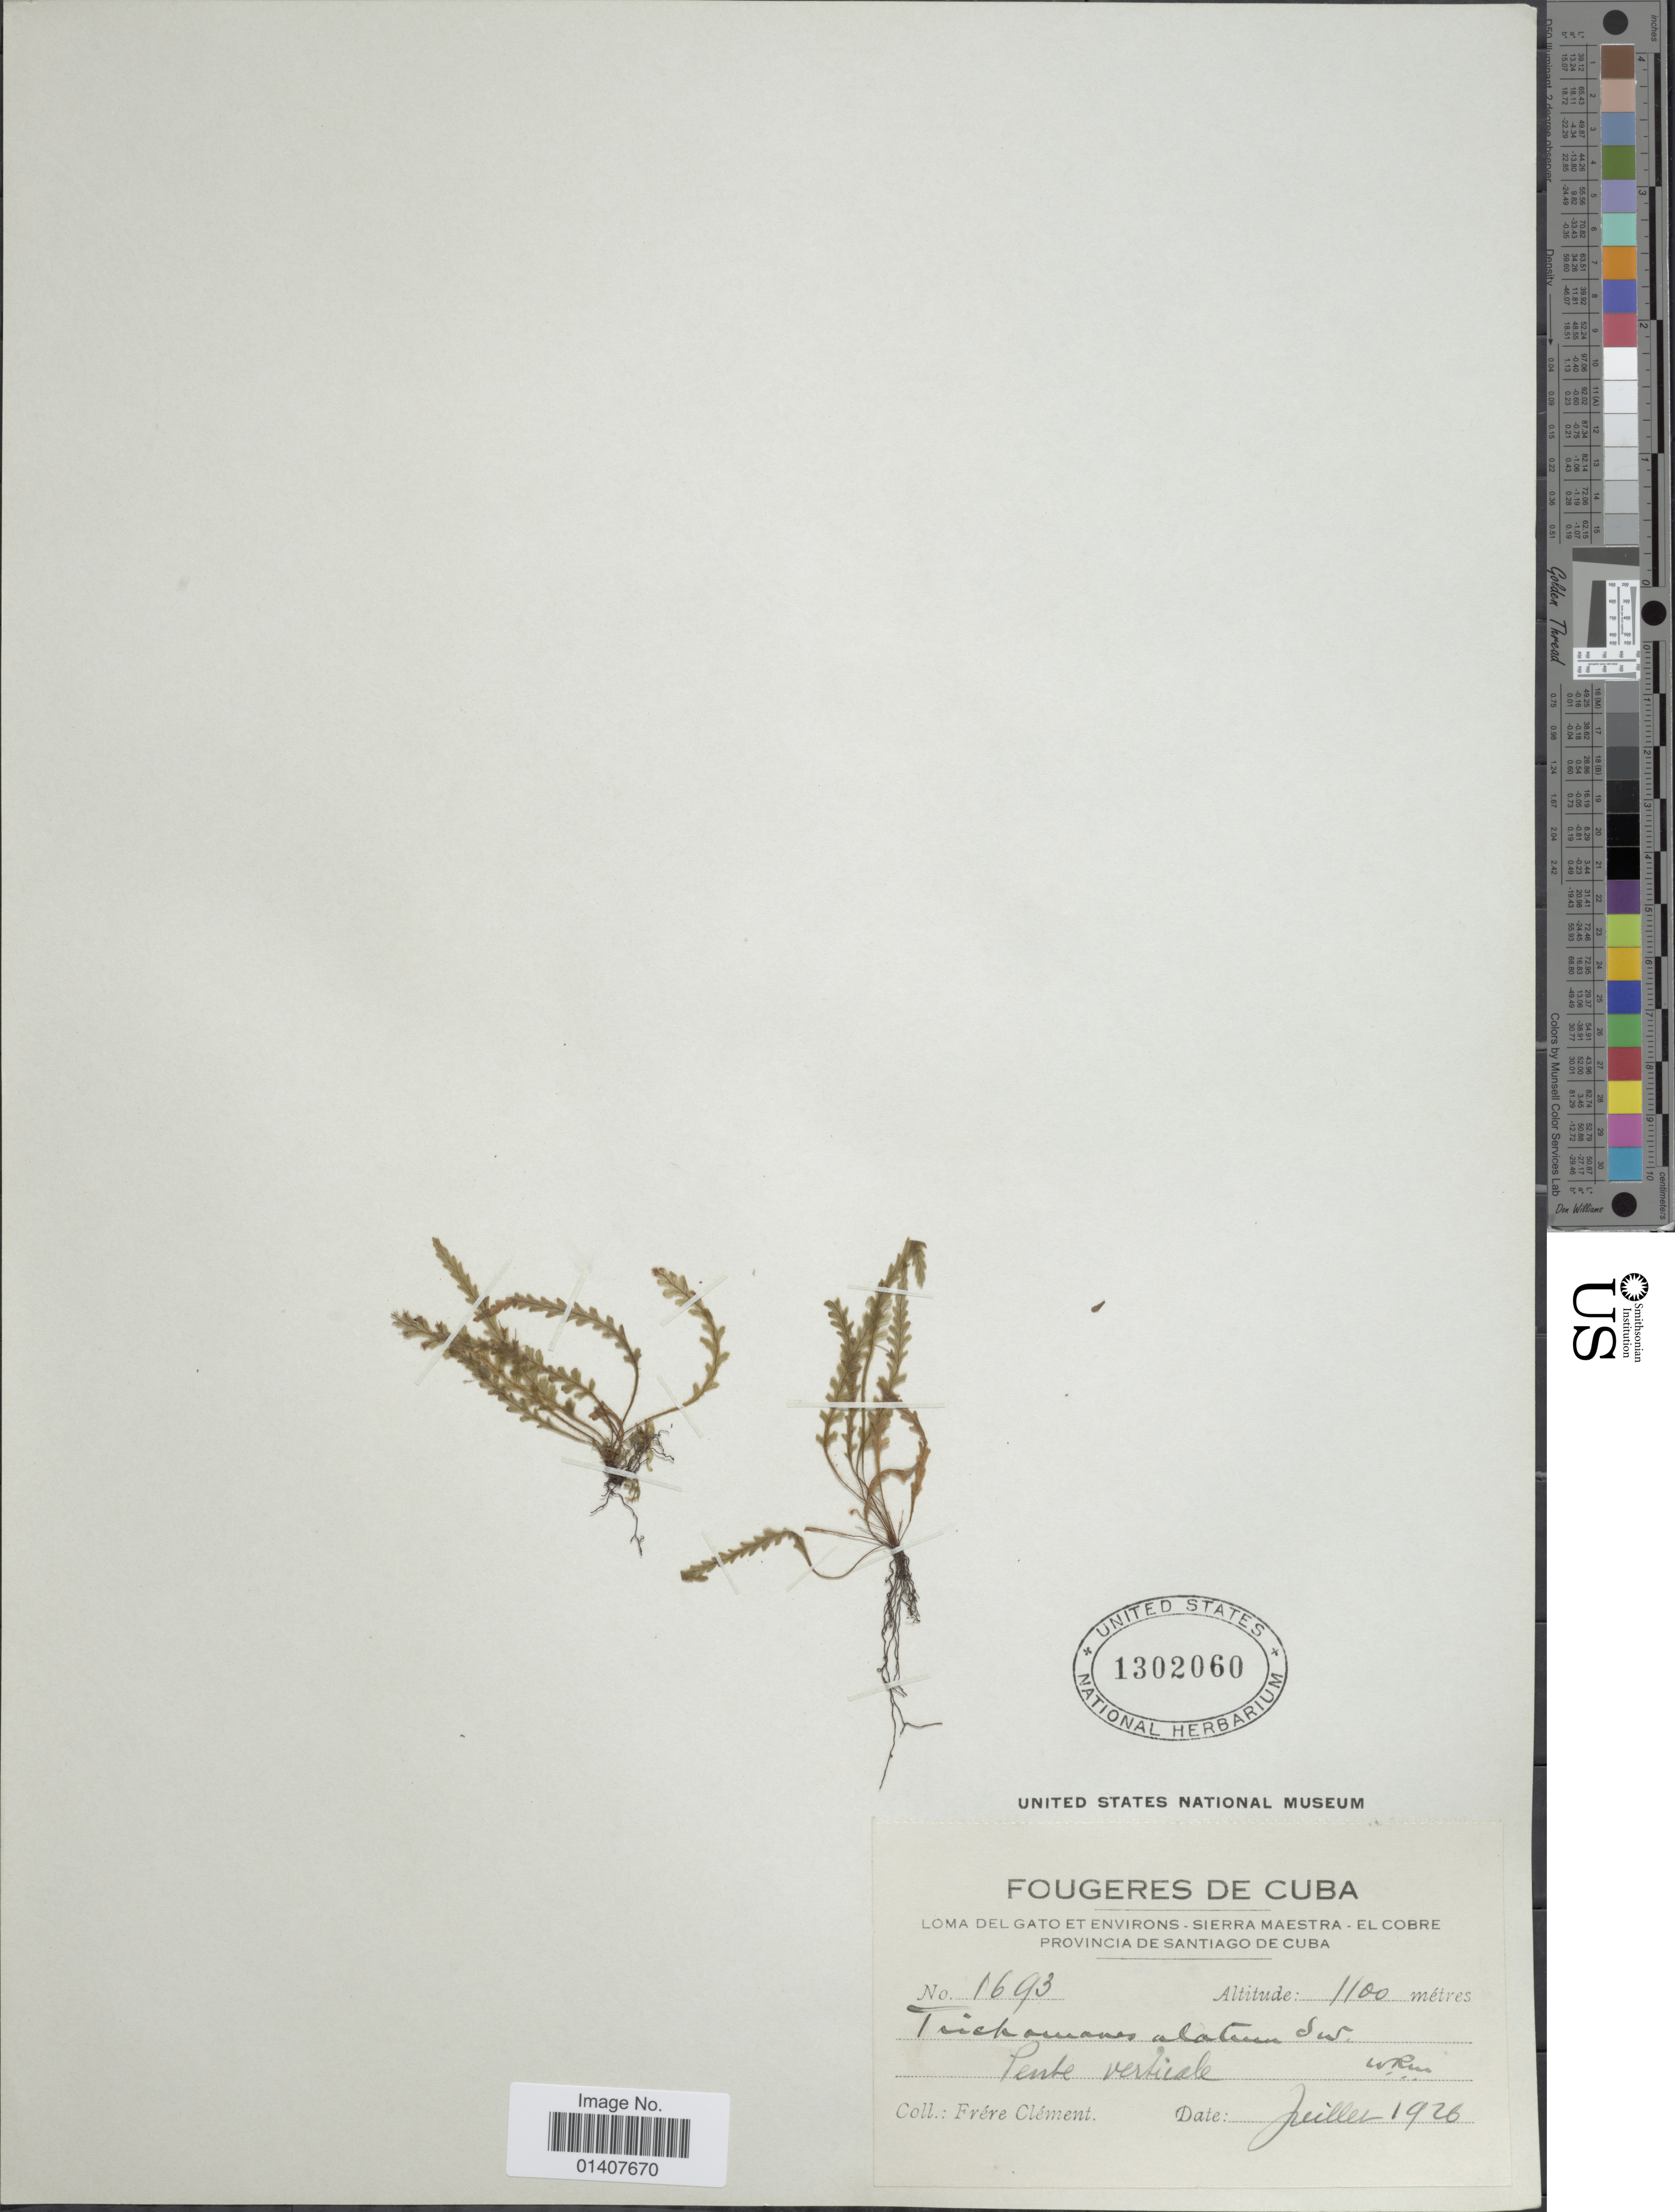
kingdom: Plantae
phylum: Tracheophyta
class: Polypodiopsida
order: Hymenophyllales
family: Hymenophyllaceae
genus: Trichomanes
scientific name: Trichomanes alatum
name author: Sw.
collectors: B. Clement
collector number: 1693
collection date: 1926-07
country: Cuba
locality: Loma del Gato et Environs Sierra Maestra El Cobre provincia de Santiago de Cuba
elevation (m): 1100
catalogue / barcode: US 1302060